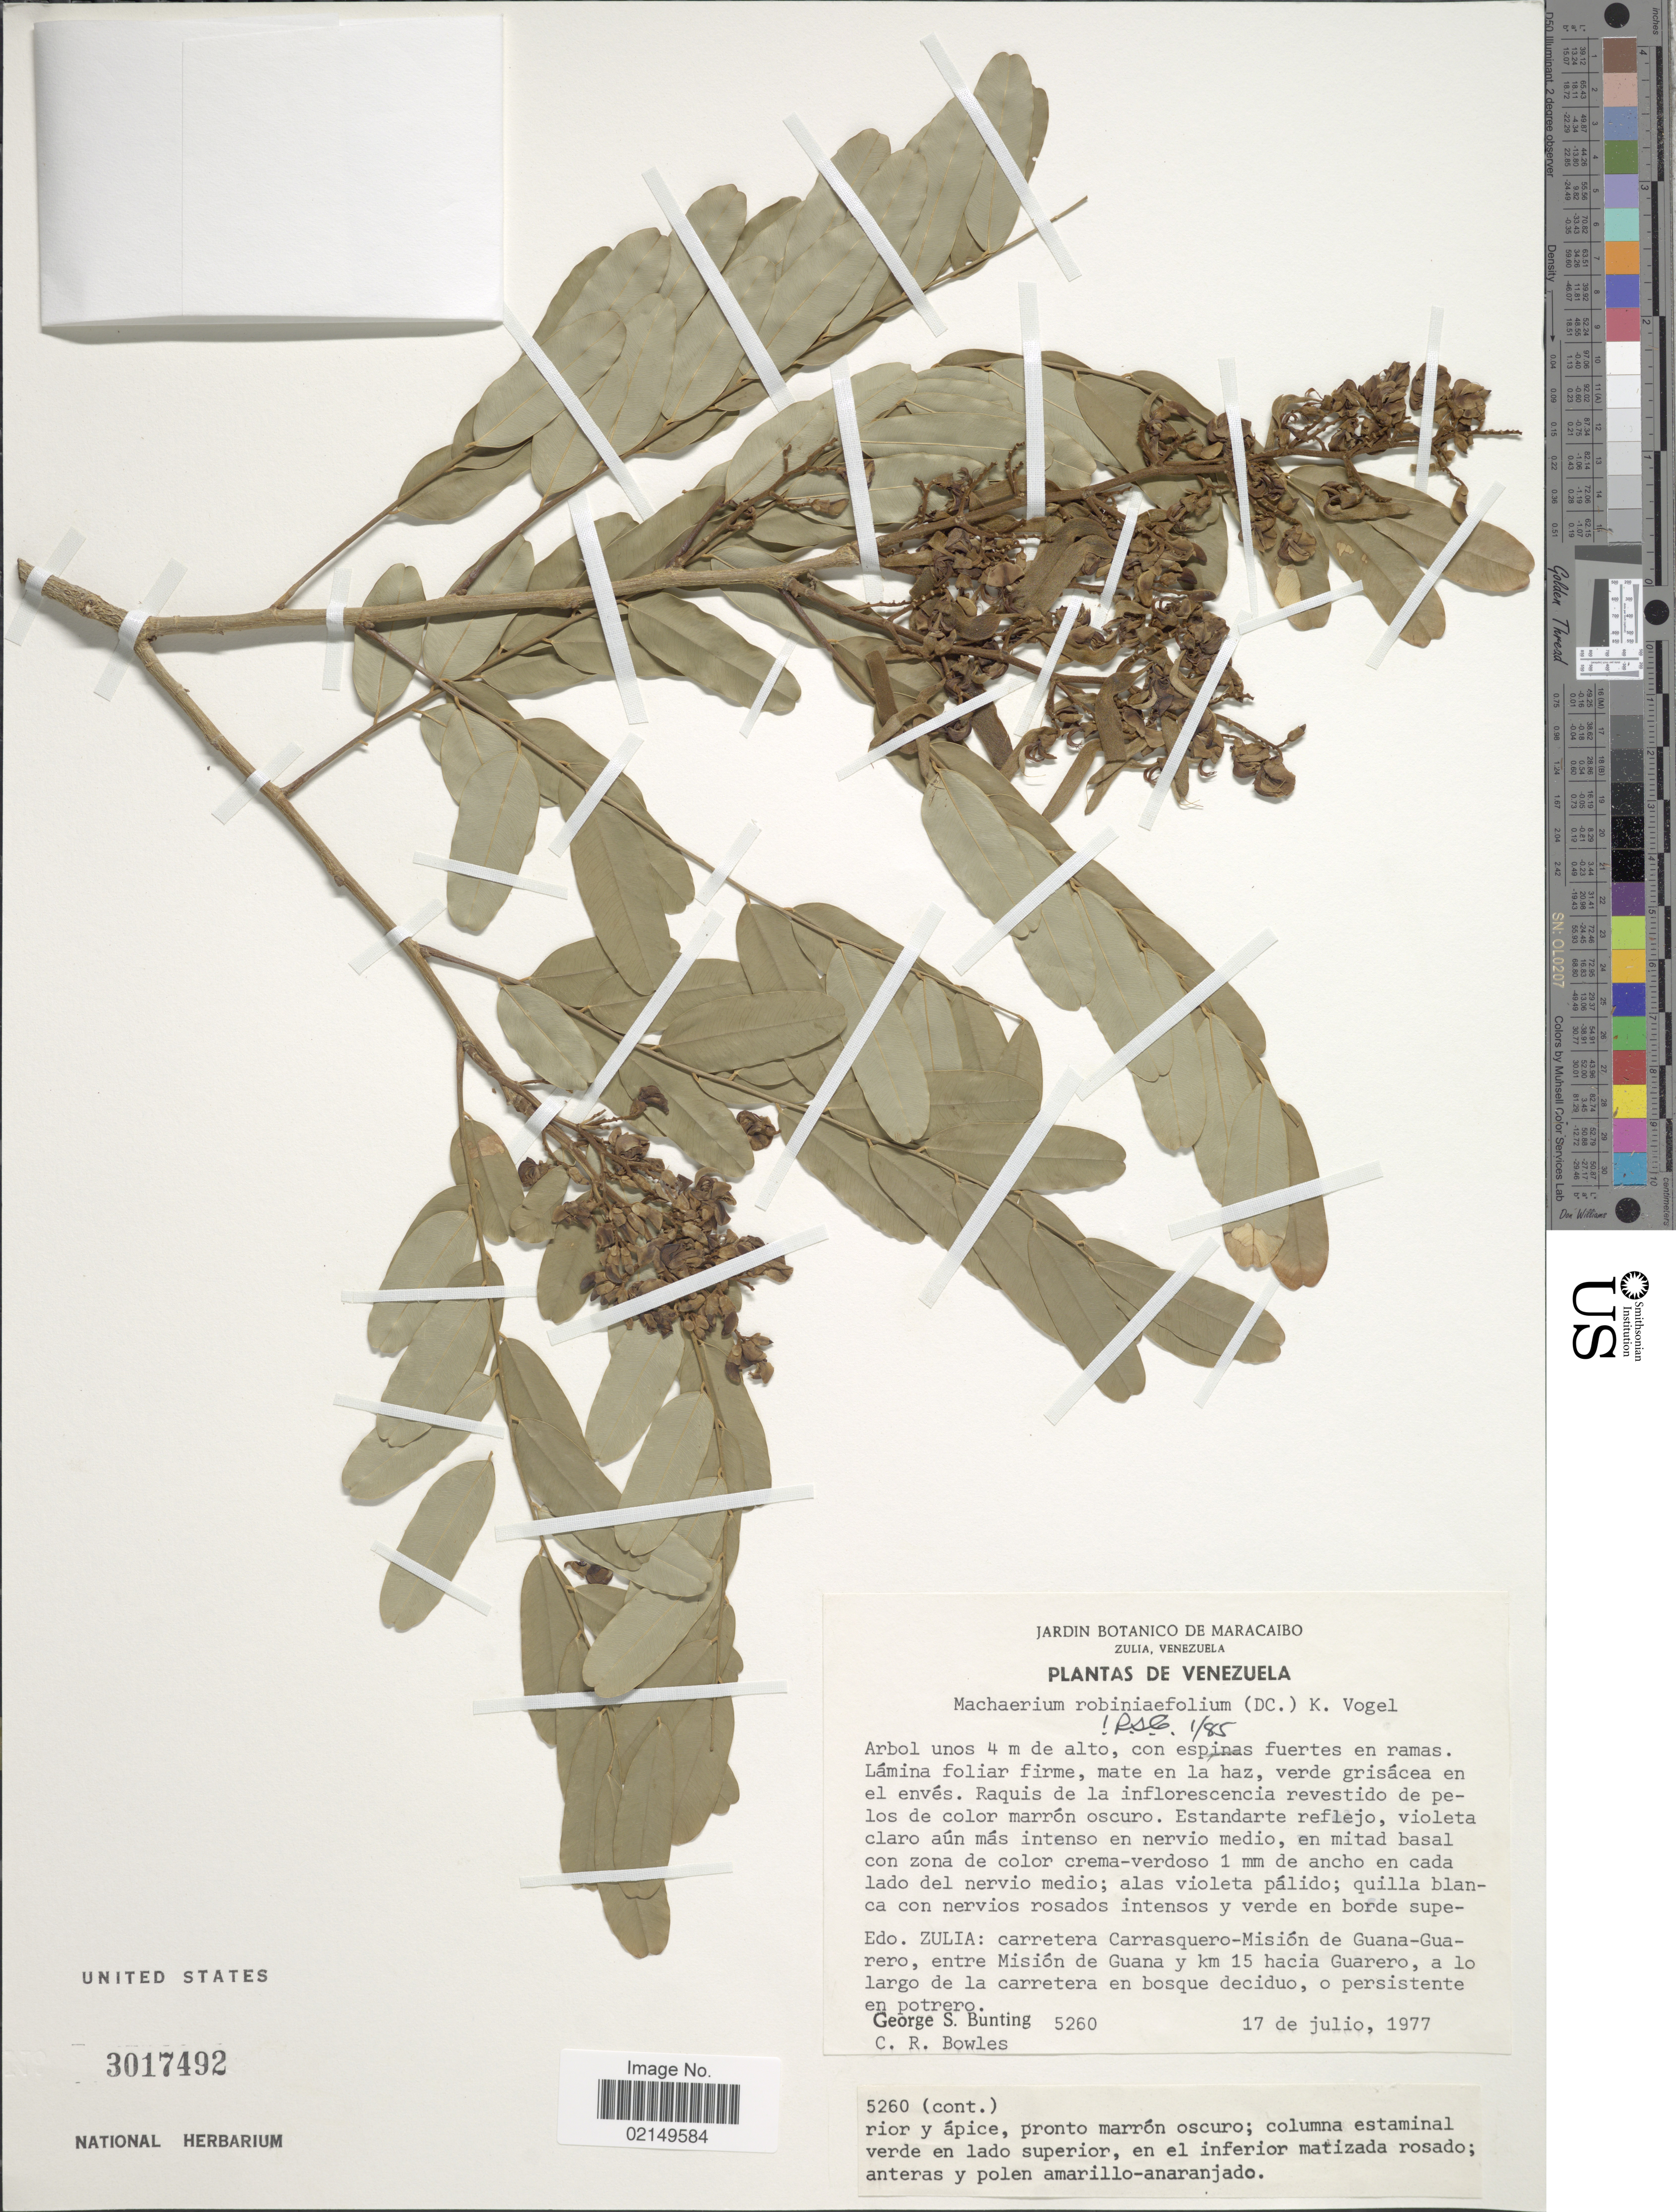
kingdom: Plantae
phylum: Tracheophyta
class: Magnoliopsida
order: Fabales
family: Fabaceae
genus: Machaerium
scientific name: Machaerium robinifolium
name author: (DC.) Vogel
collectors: G. S. Bunting & C. Bowles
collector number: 5260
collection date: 1977-07-17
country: Venezuela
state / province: Zulia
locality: Edo. Zulia: carretera Carrasquero-Mision de GuanaGuarero, entre Mision de Guana y km 15 hacia Guarero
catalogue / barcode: US 3017492